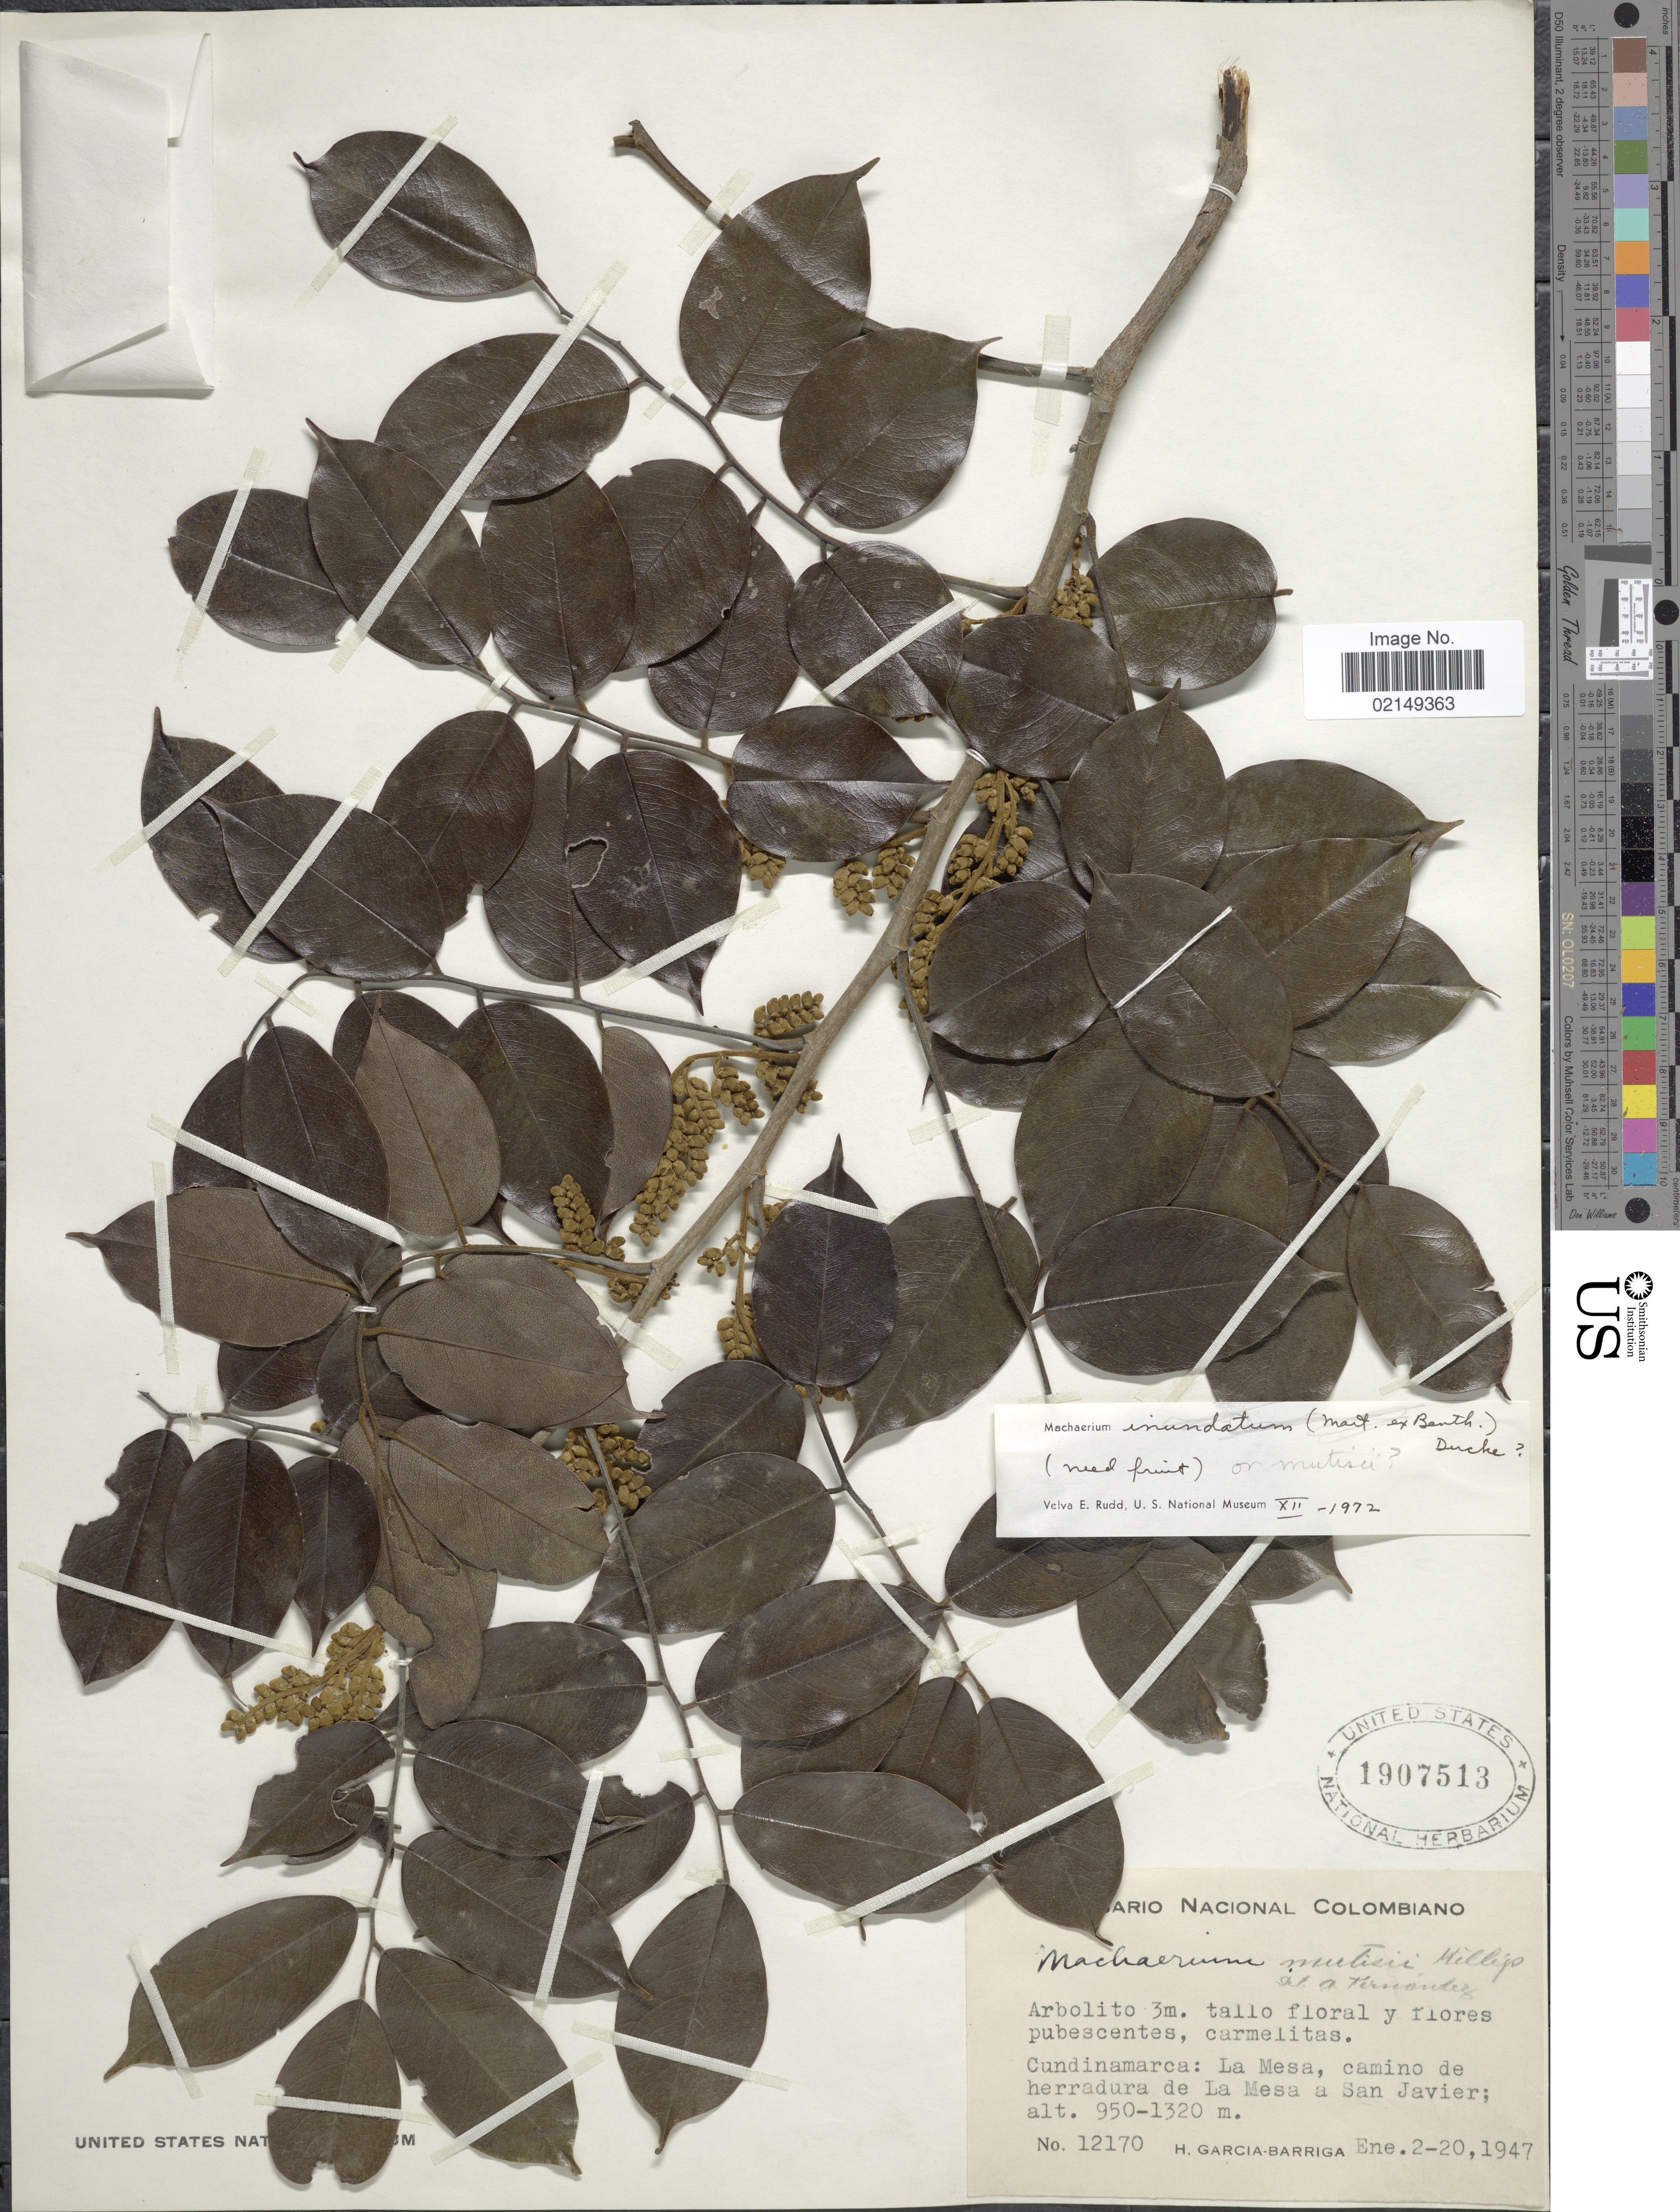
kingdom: Plantae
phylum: Tracheophyta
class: Magnoliopsida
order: Fabales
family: Fabaceae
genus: Machaerium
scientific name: Machaerium mutisii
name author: Killip ex Rudd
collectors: H. García Barriga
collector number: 12170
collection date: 1947-01-02/1947-01-20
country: Colombia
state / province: Cundinamarca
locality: La Mesa, camino de herradura de La Mesa a San Javier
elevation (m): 950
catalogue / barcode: US 1907513